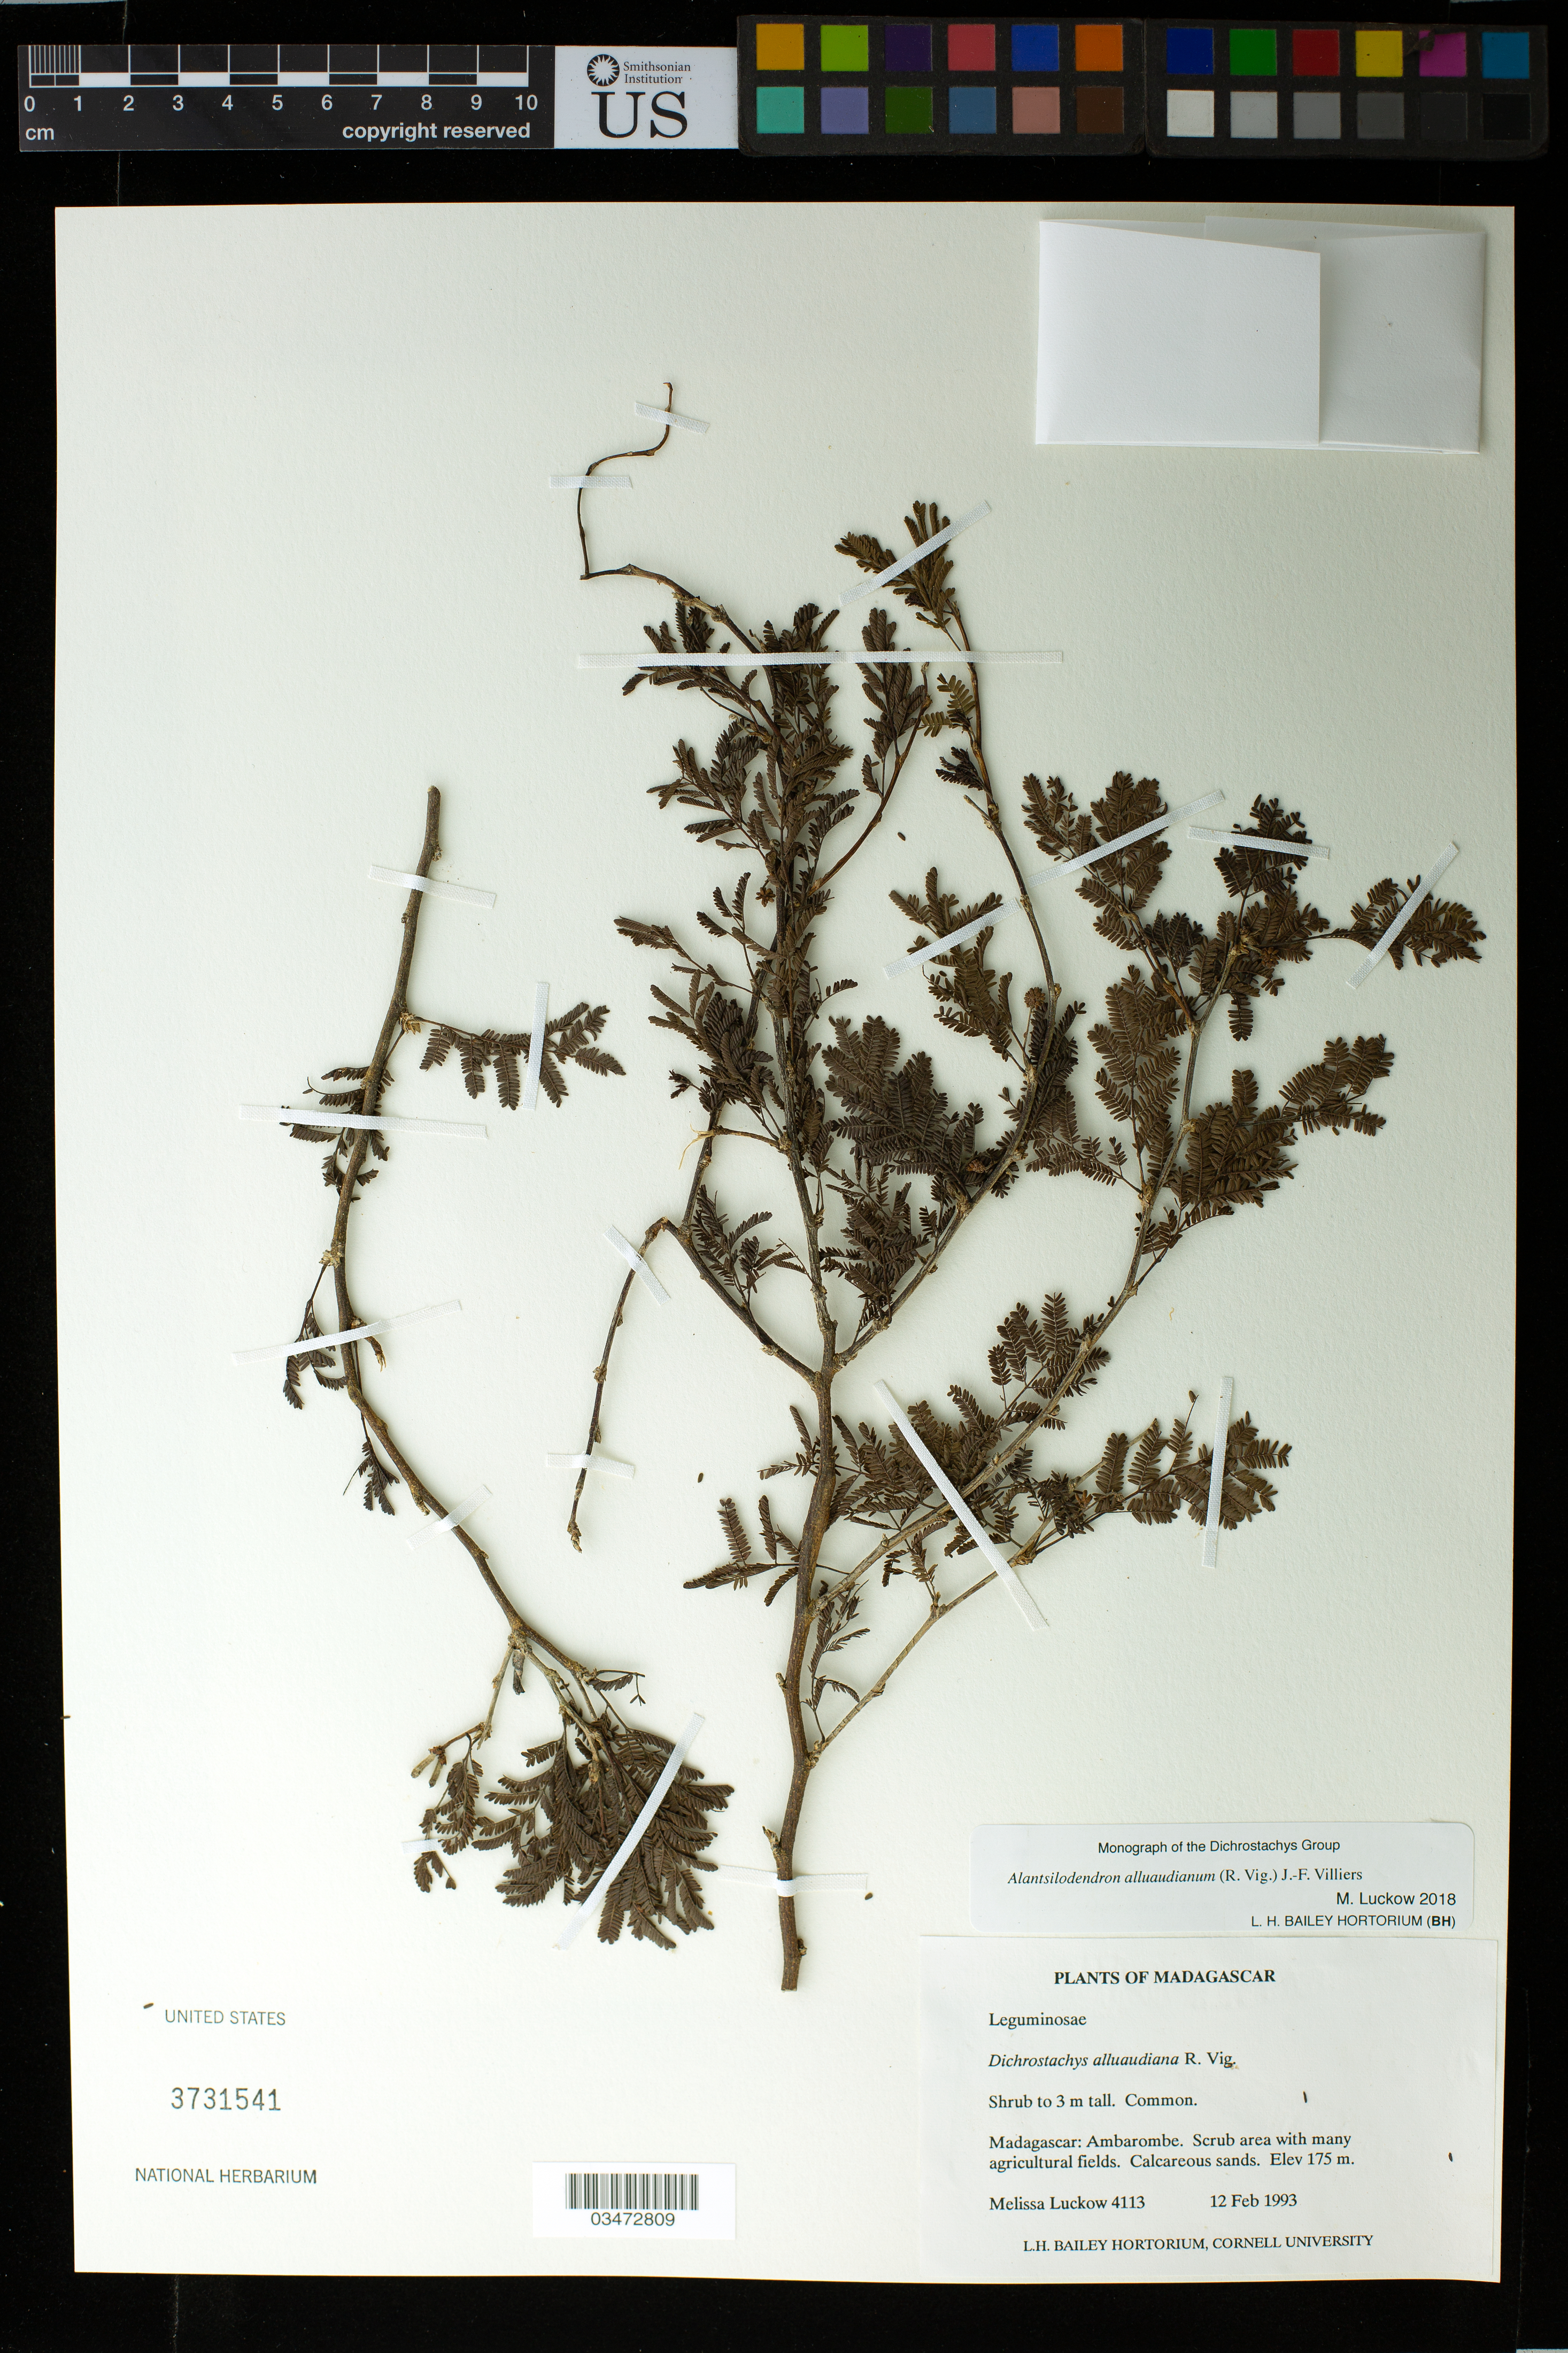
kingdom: Plantae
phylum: Tracheophyta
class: Magnoliopsida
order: Fabales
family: Fabaceae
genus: Alantsilodendron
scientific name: Alantsilodendron alluaudianum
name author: (R. Vig.) Villiers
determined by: Luckow, M. A.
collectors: M. A. Luckow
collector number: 4113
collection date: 1993-02-12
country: Madagascar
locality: Madagascar: Ambarombe, Scrub area with many agricultural fields.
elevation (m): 175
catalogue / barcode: US 3731541